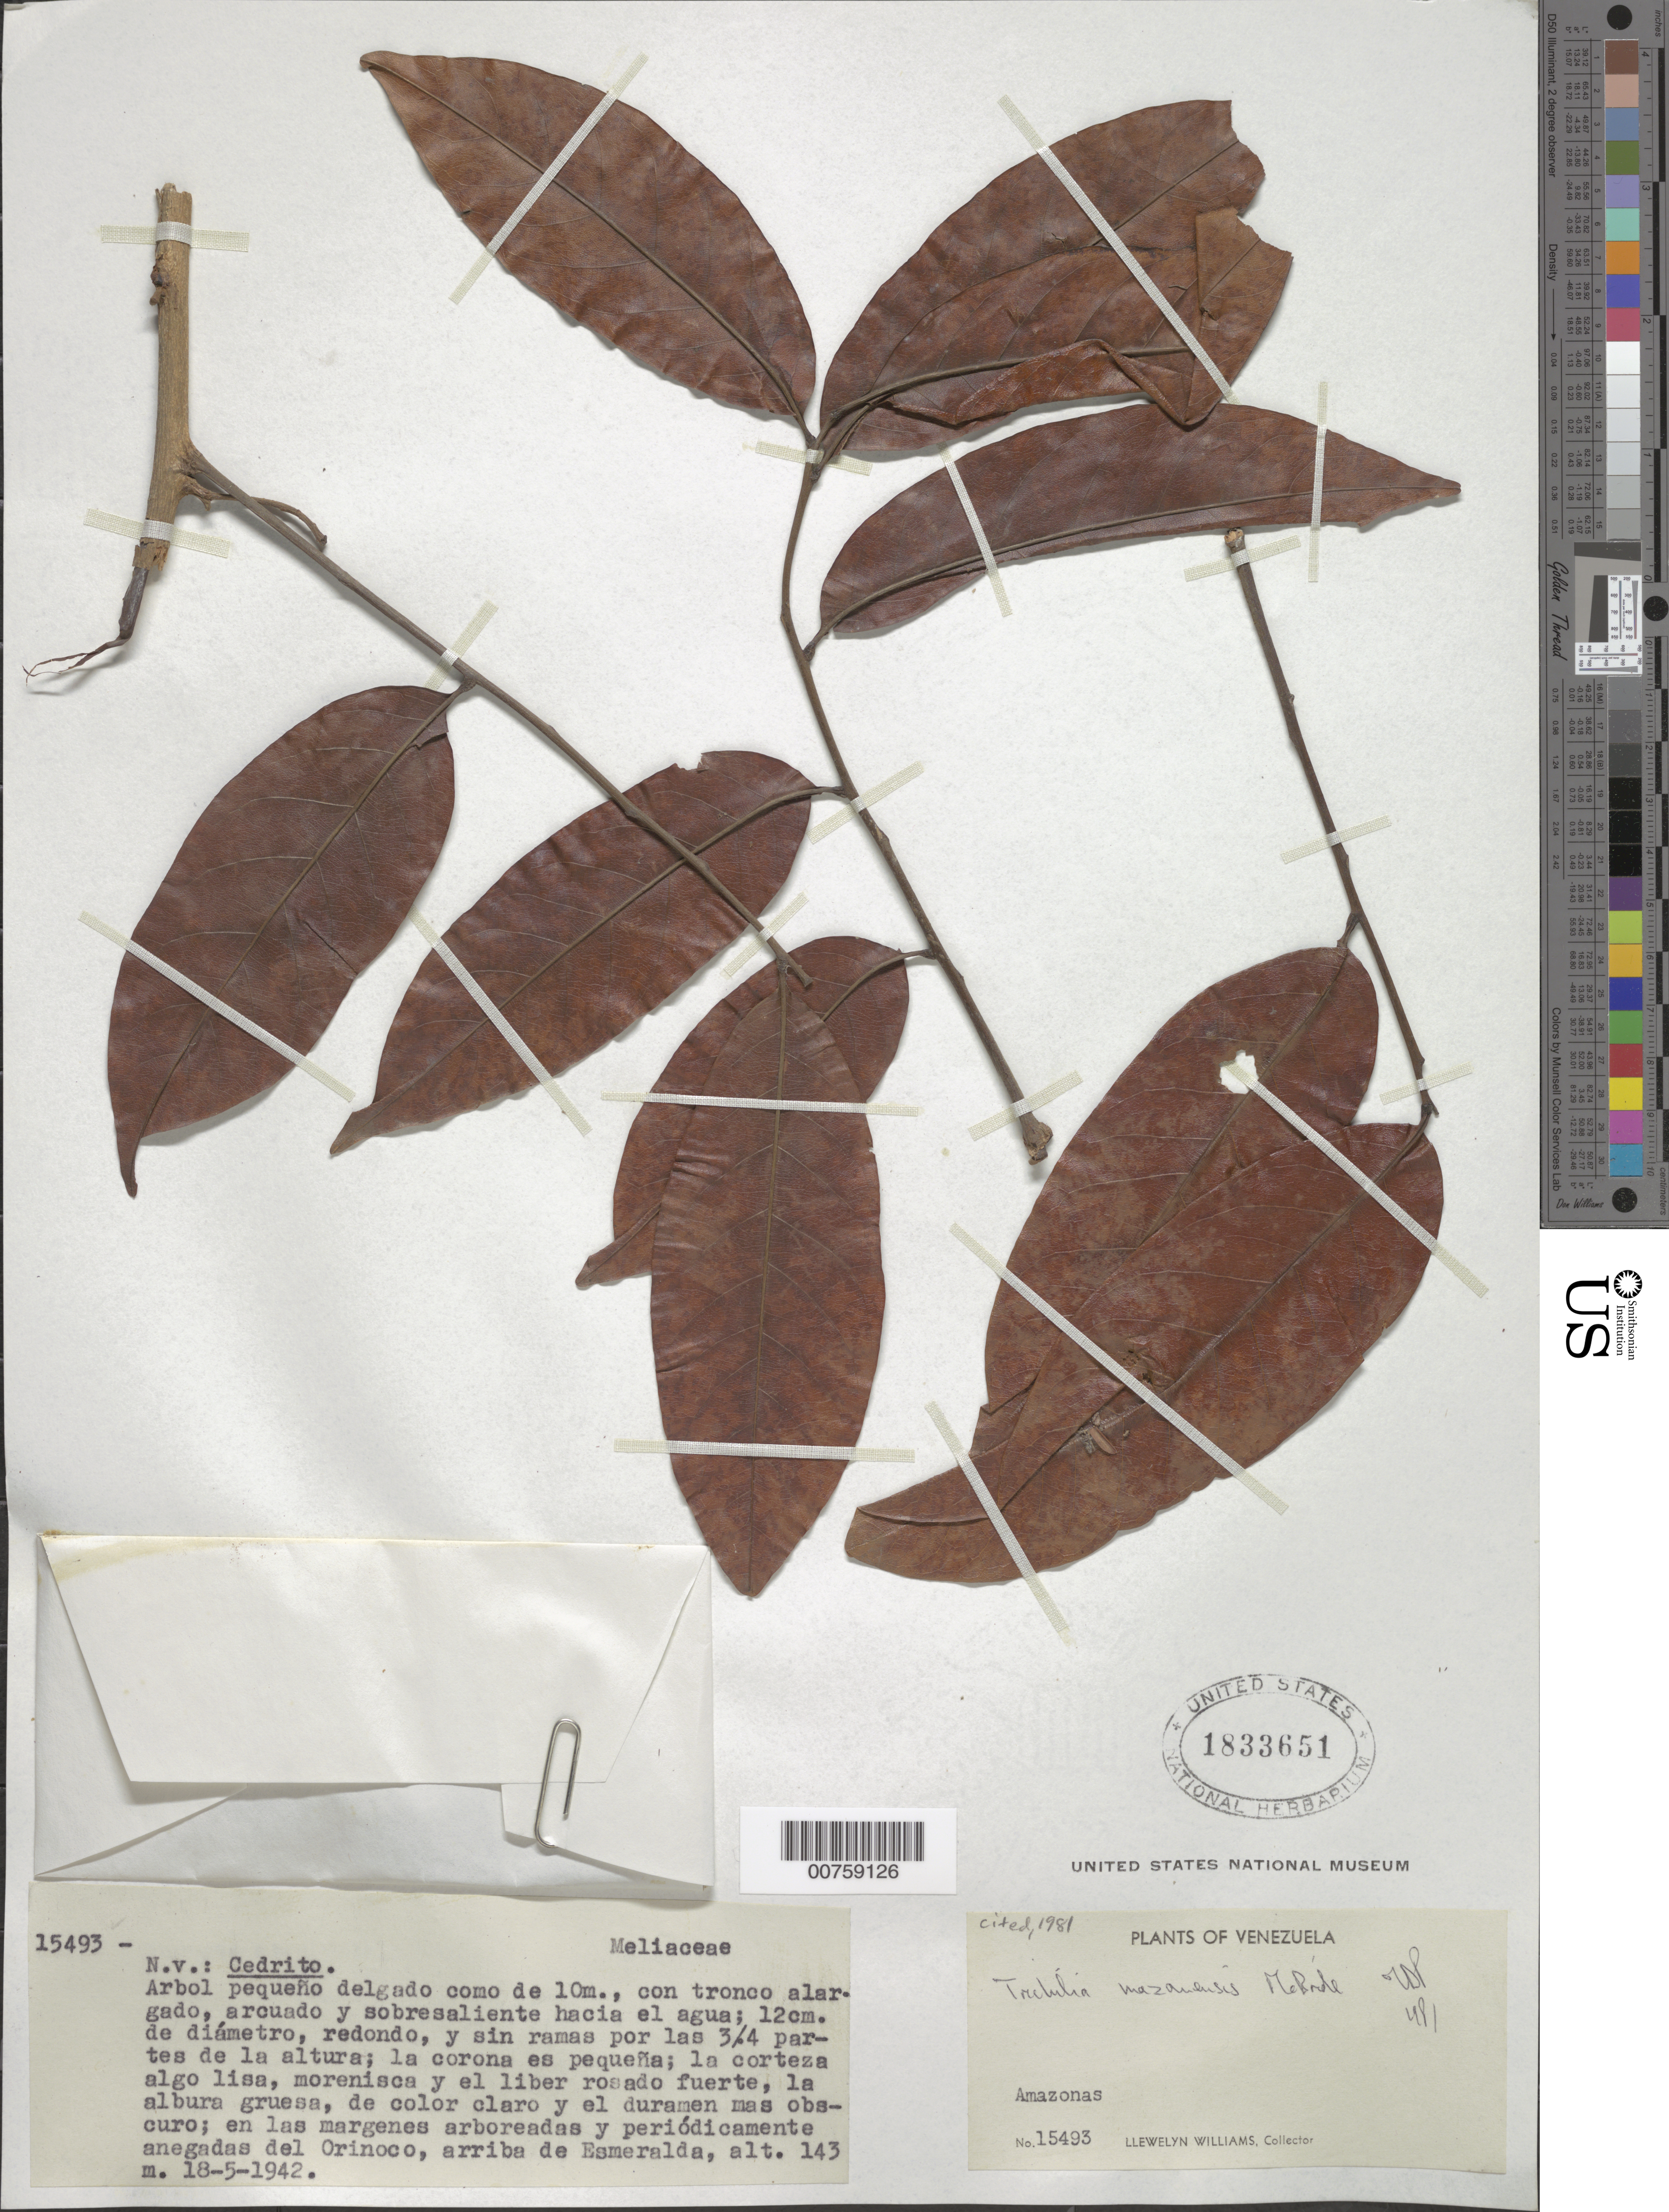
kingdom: Plantae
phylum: Tracheophyta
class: Magnoliopsida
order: Sapindales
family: Meliaceae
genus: Trichilia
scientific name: Trichilia mazanensis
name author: J.F. Macbr.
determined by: Pennington, T. D., (K)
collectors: Ll. Williams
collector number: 15493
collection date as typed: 18-May-42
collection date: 1942-05-18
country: Venezuela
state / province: Amazonas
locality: Esmeralda, Alto Orinoco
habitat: Margenes arboreadas y periodicamente anegadas del rio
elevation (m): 143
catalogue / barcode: US 1833651